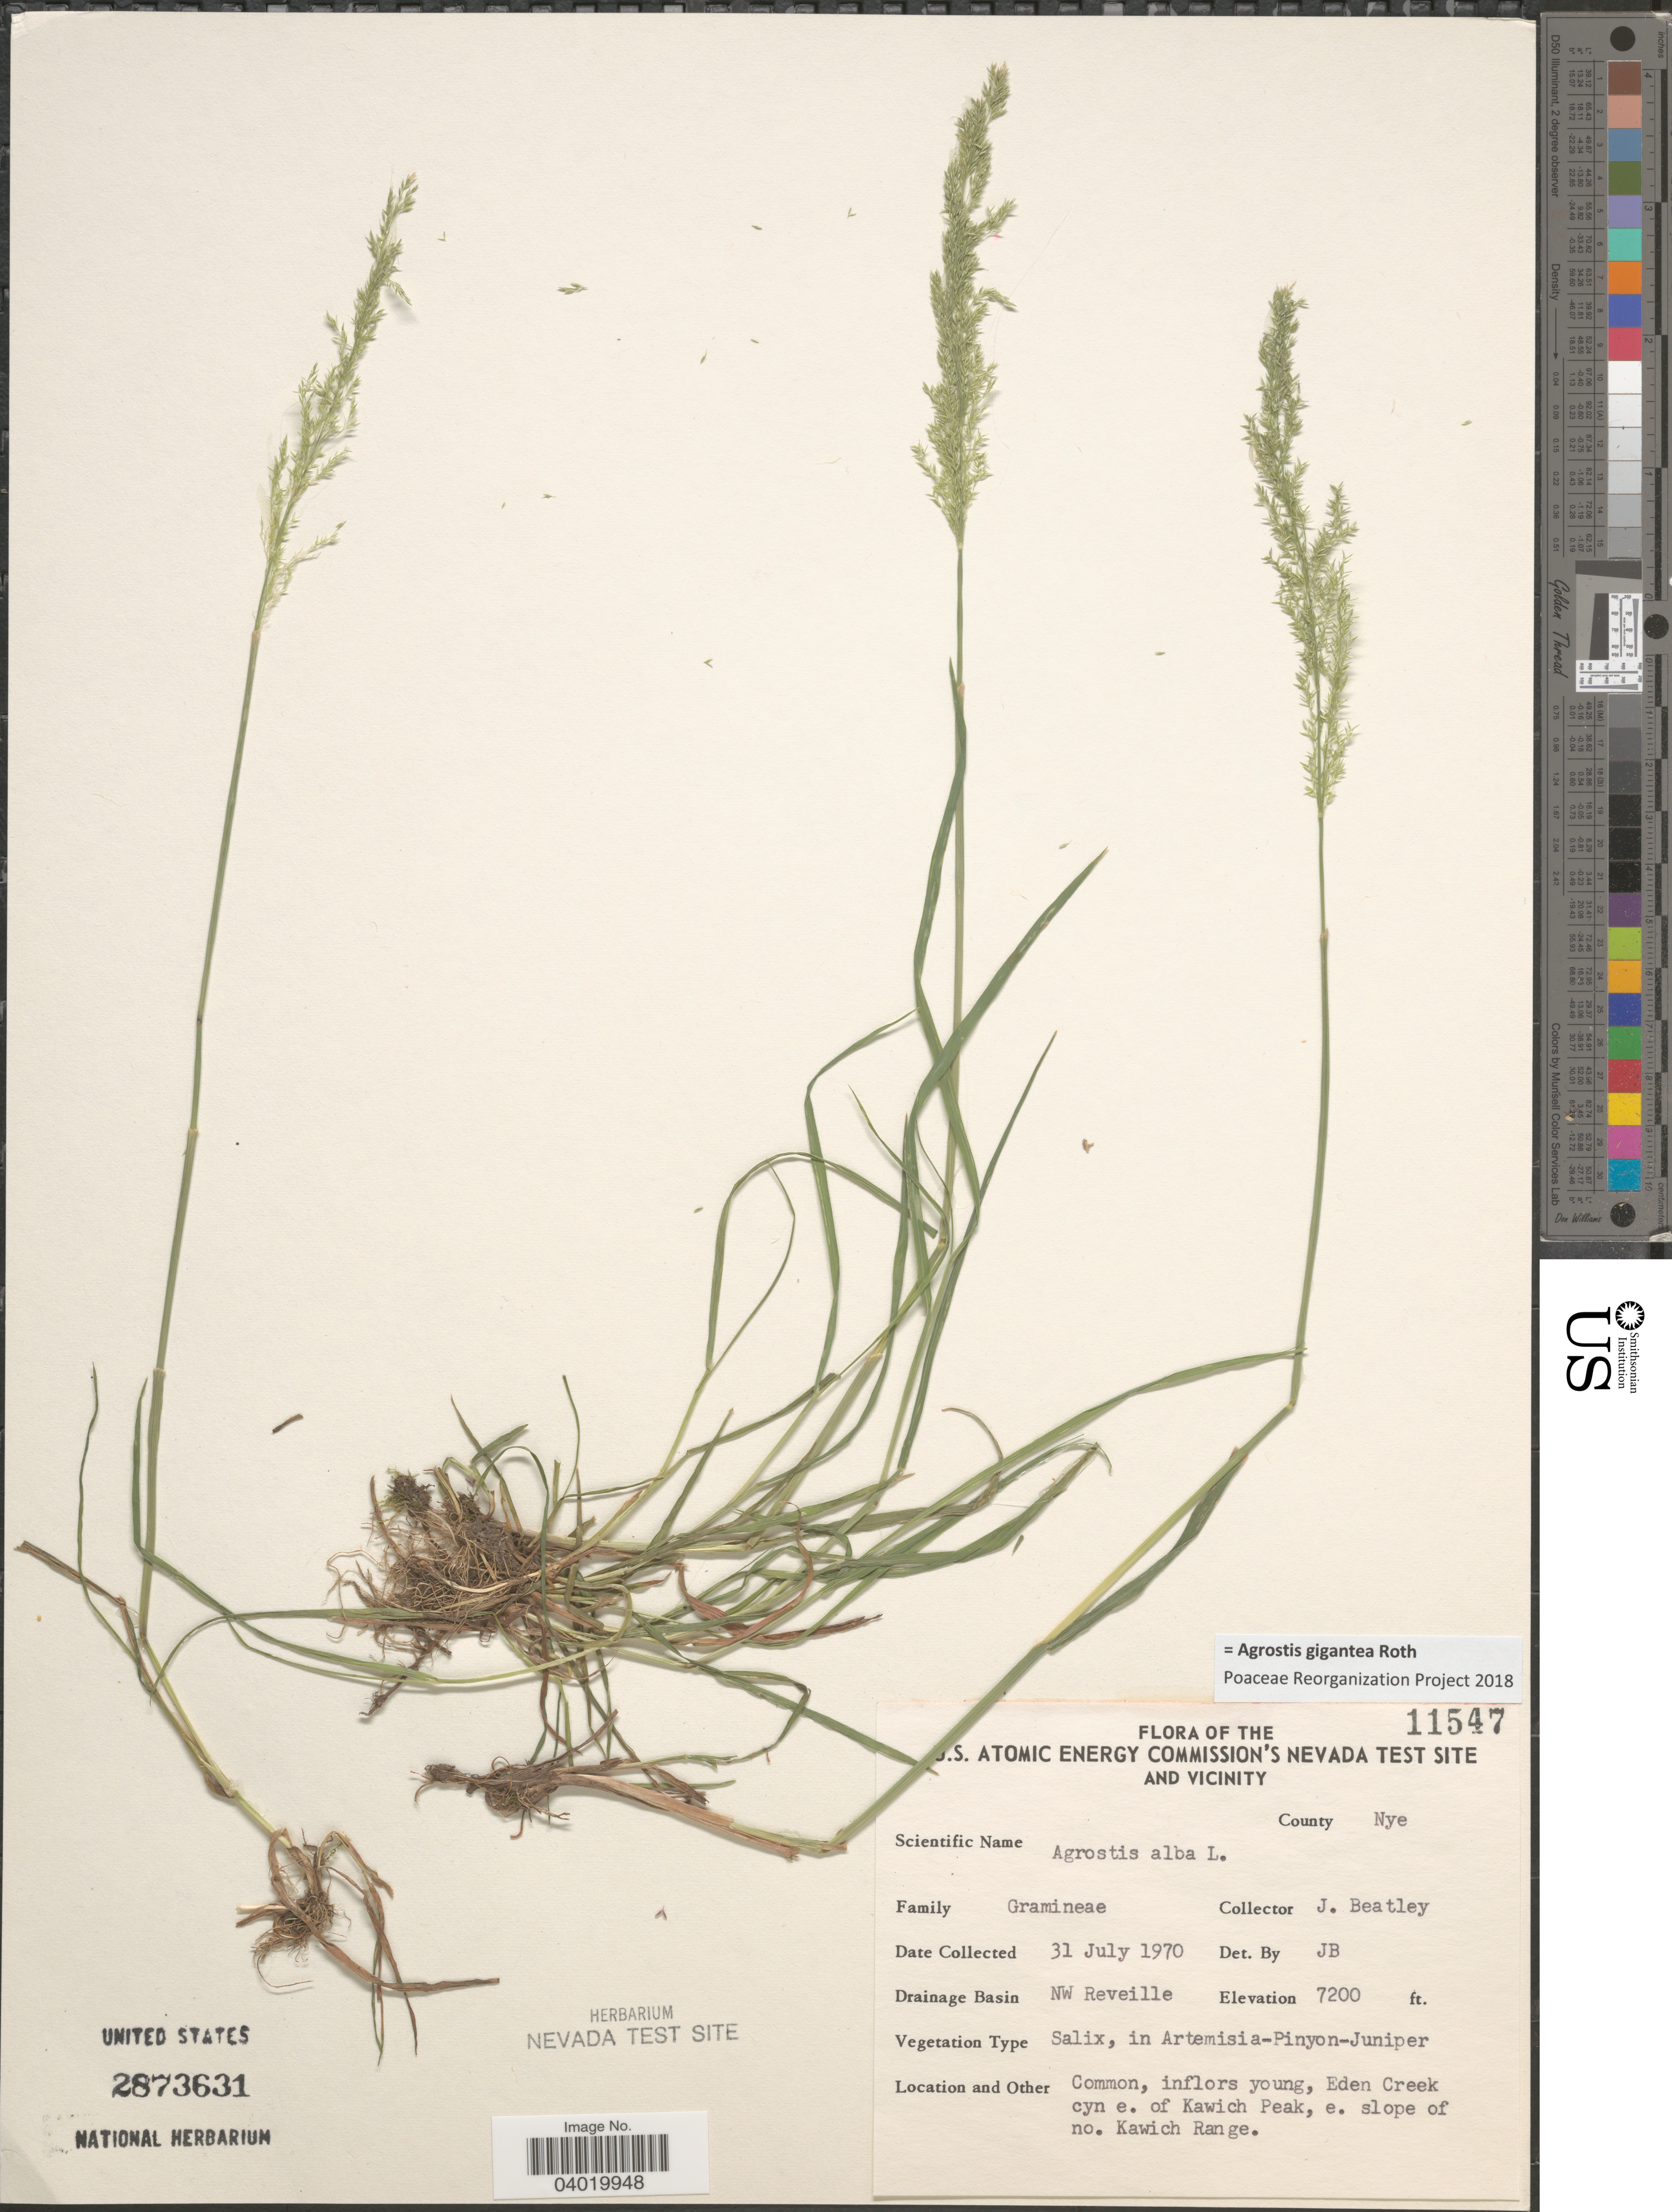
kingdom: Plantae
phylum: Tracheophyta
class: Liliopsida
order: Poales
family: Poaceae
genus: Agrostis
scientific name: Agrostis gigantea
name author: Roth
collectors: J. C. Beatley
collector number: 11547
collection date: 1970-07-31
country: United States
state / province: Nevada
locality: U.S. Atomic Energy Commission's Nevada Test Site And Vicinity. County Nye. Drainage Basin NW Reveille. Inflors young, Eden Creek cyn e. of Kawich Peak, e. slope of no. Kawich Range.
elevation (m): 2195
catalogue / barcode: US 2873631